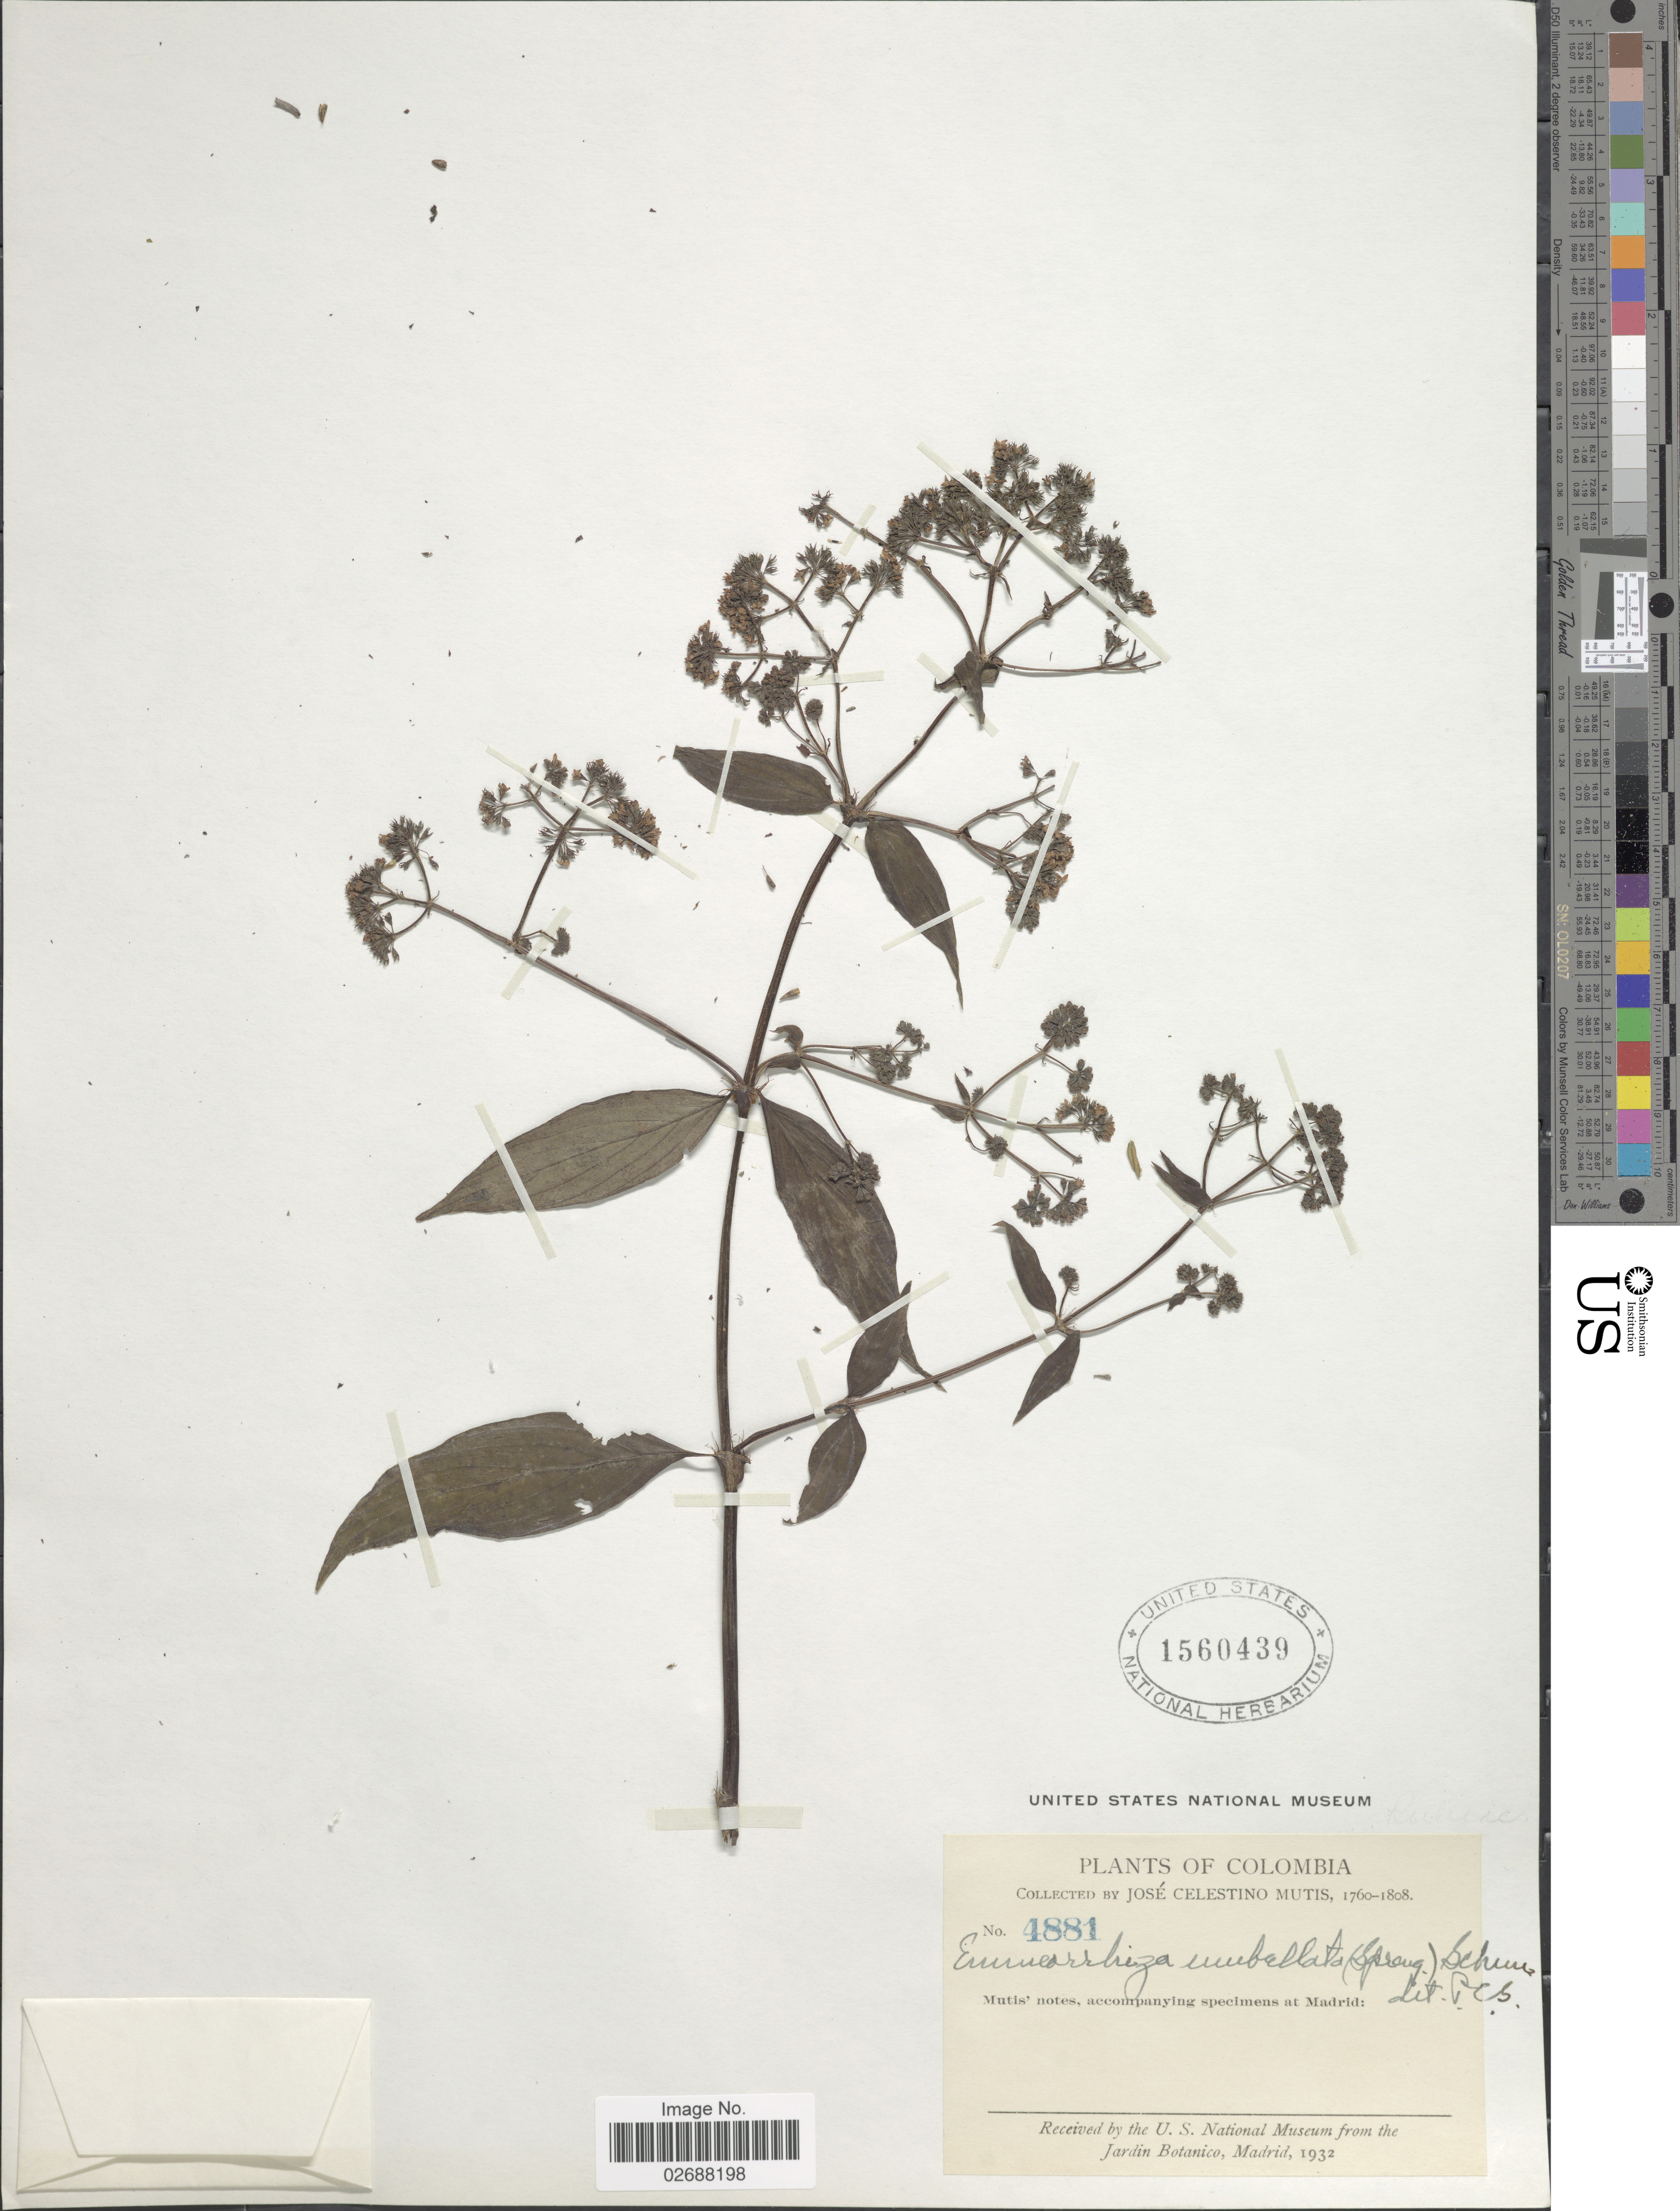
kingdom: Plantae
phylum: Tracheophyta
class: Magnoliopsida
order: Gentianales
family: Rubiaceae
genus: Emmeorhiza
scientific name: Emmeorhiza umbellata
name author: (Spreng.) K. Schum.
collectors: J. C. B. Mutis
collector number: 4881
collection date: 1760/1808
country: Colombia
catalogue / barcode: US 1560439